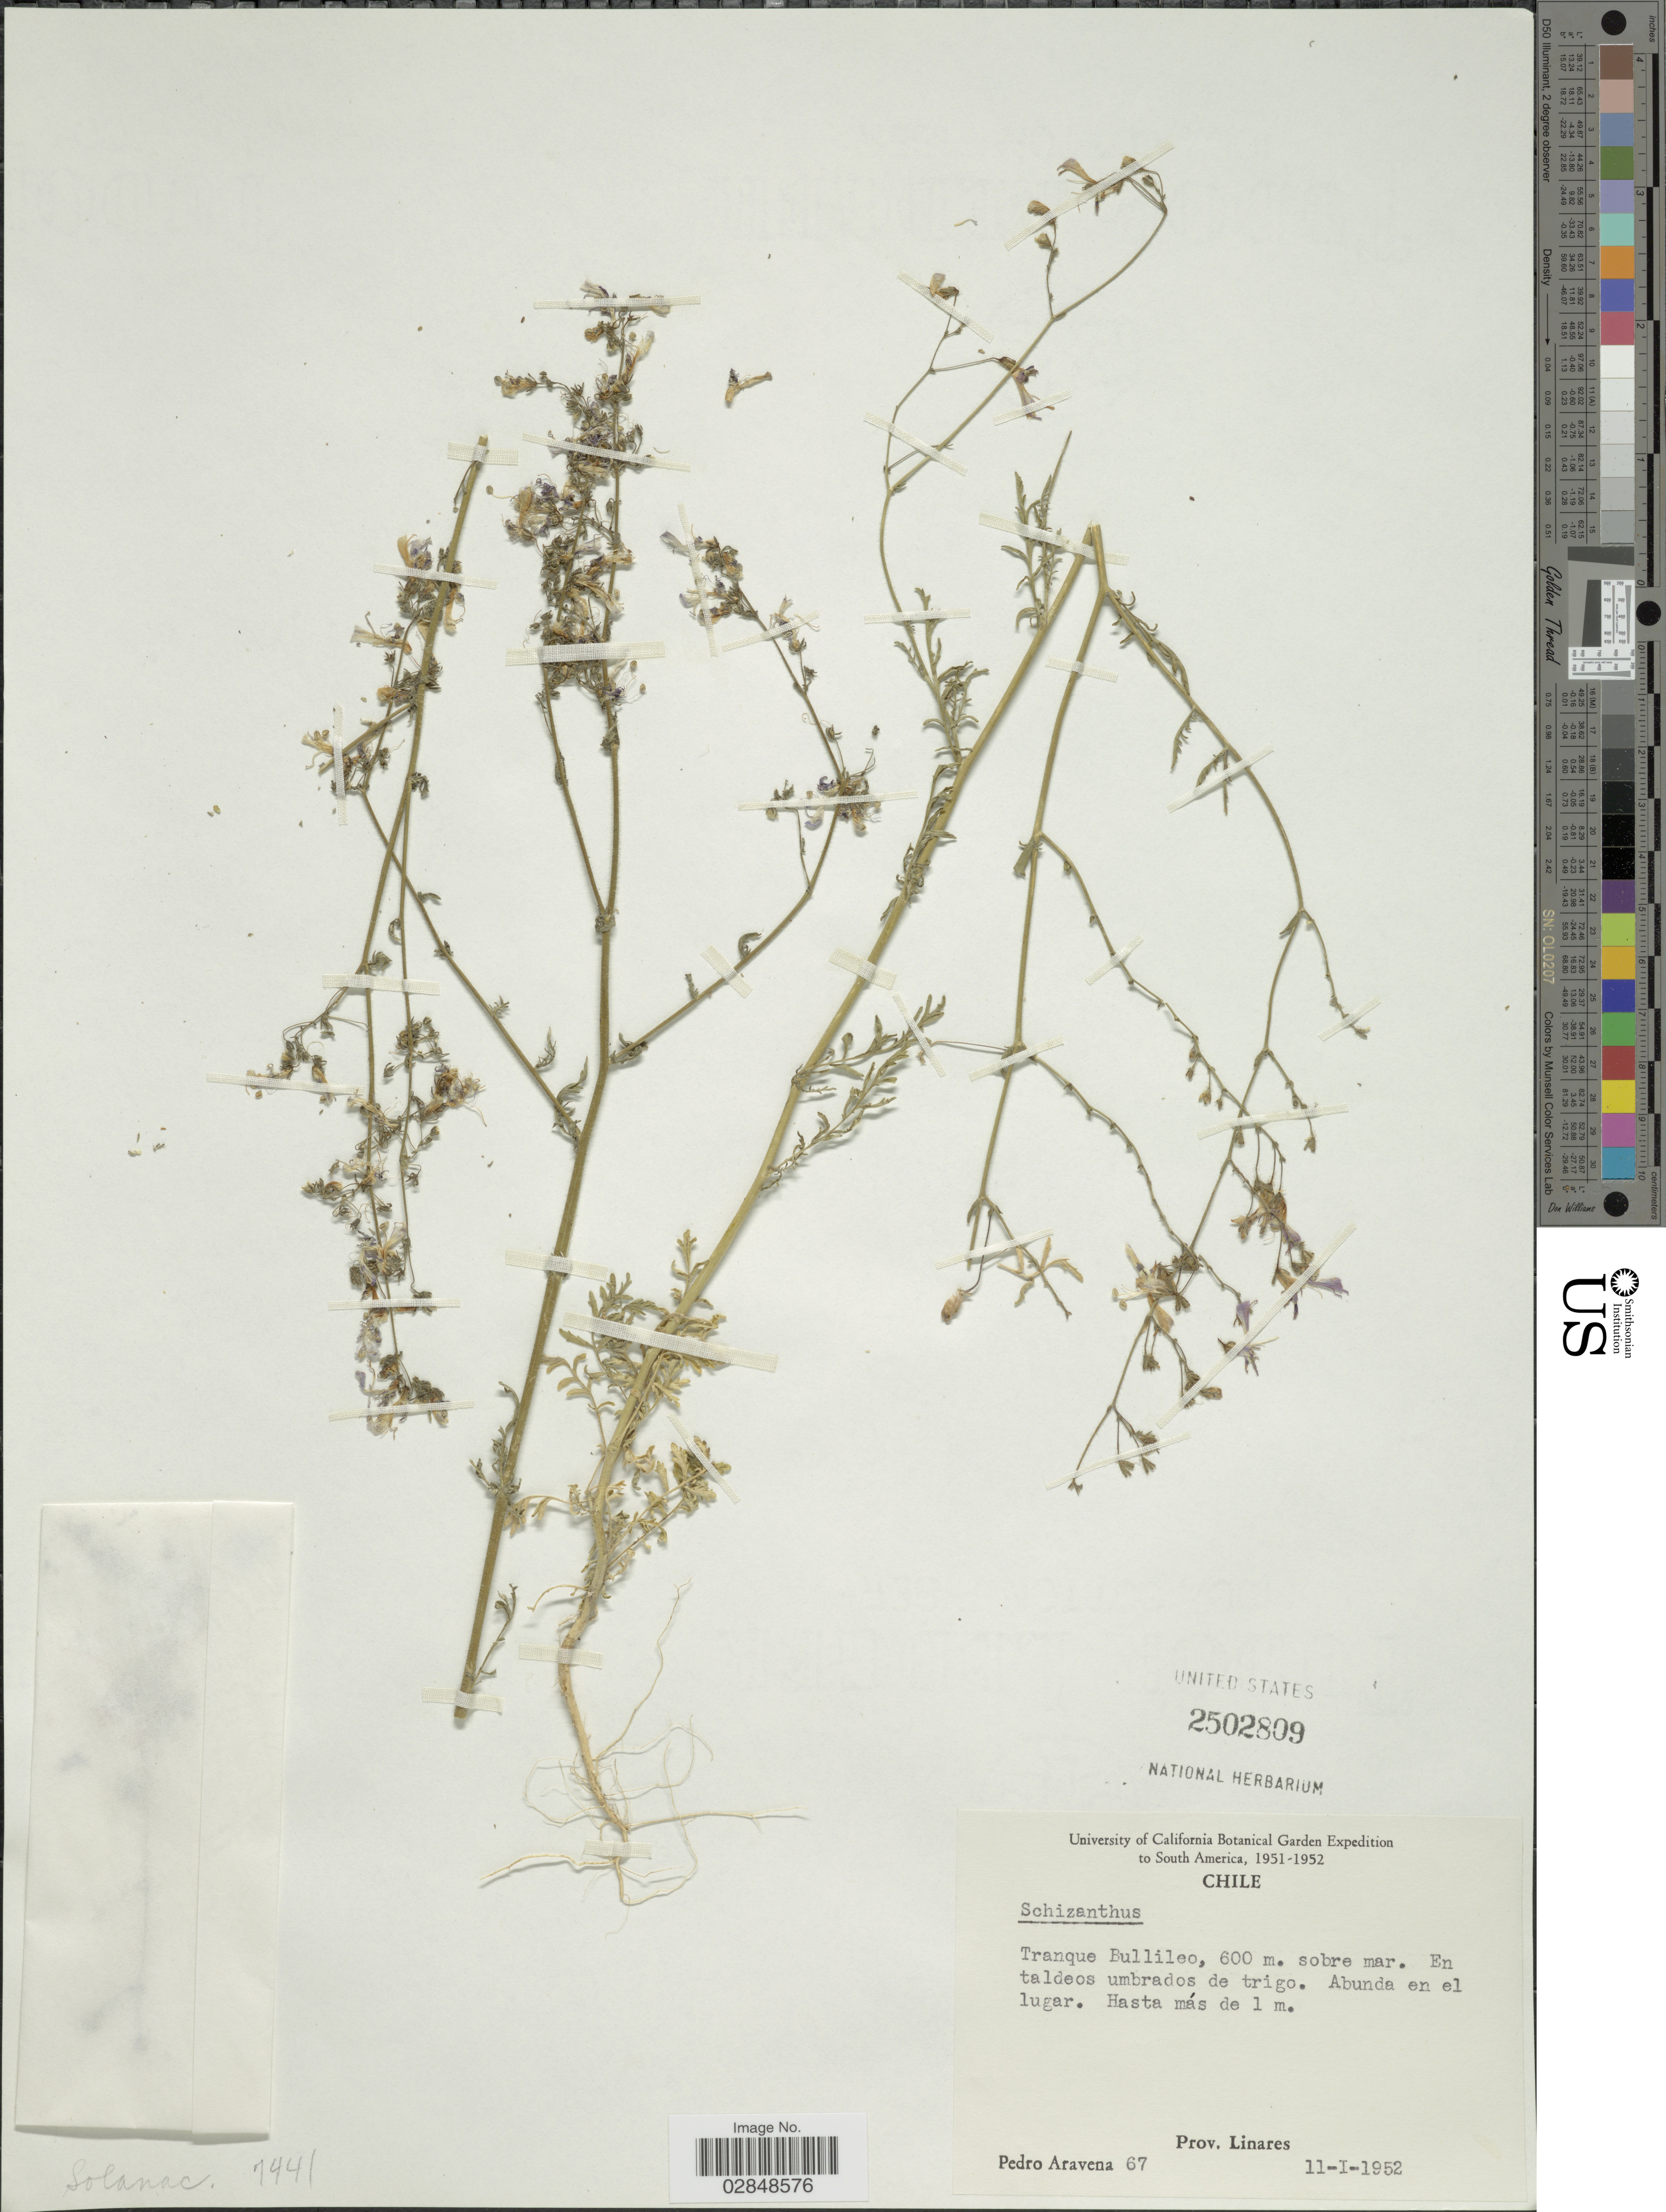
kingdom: Plantae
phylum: Tracheophyta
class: Magnoliopsida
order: Solanales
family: Solanaceae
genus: Schizanthus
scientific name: Schizanthus sp.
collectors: P. Aravena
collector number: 67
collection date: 1952-01-11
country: Chile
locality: Tranque Bullileo. Prov. Linares.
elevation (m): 600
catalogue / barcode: US 2502809